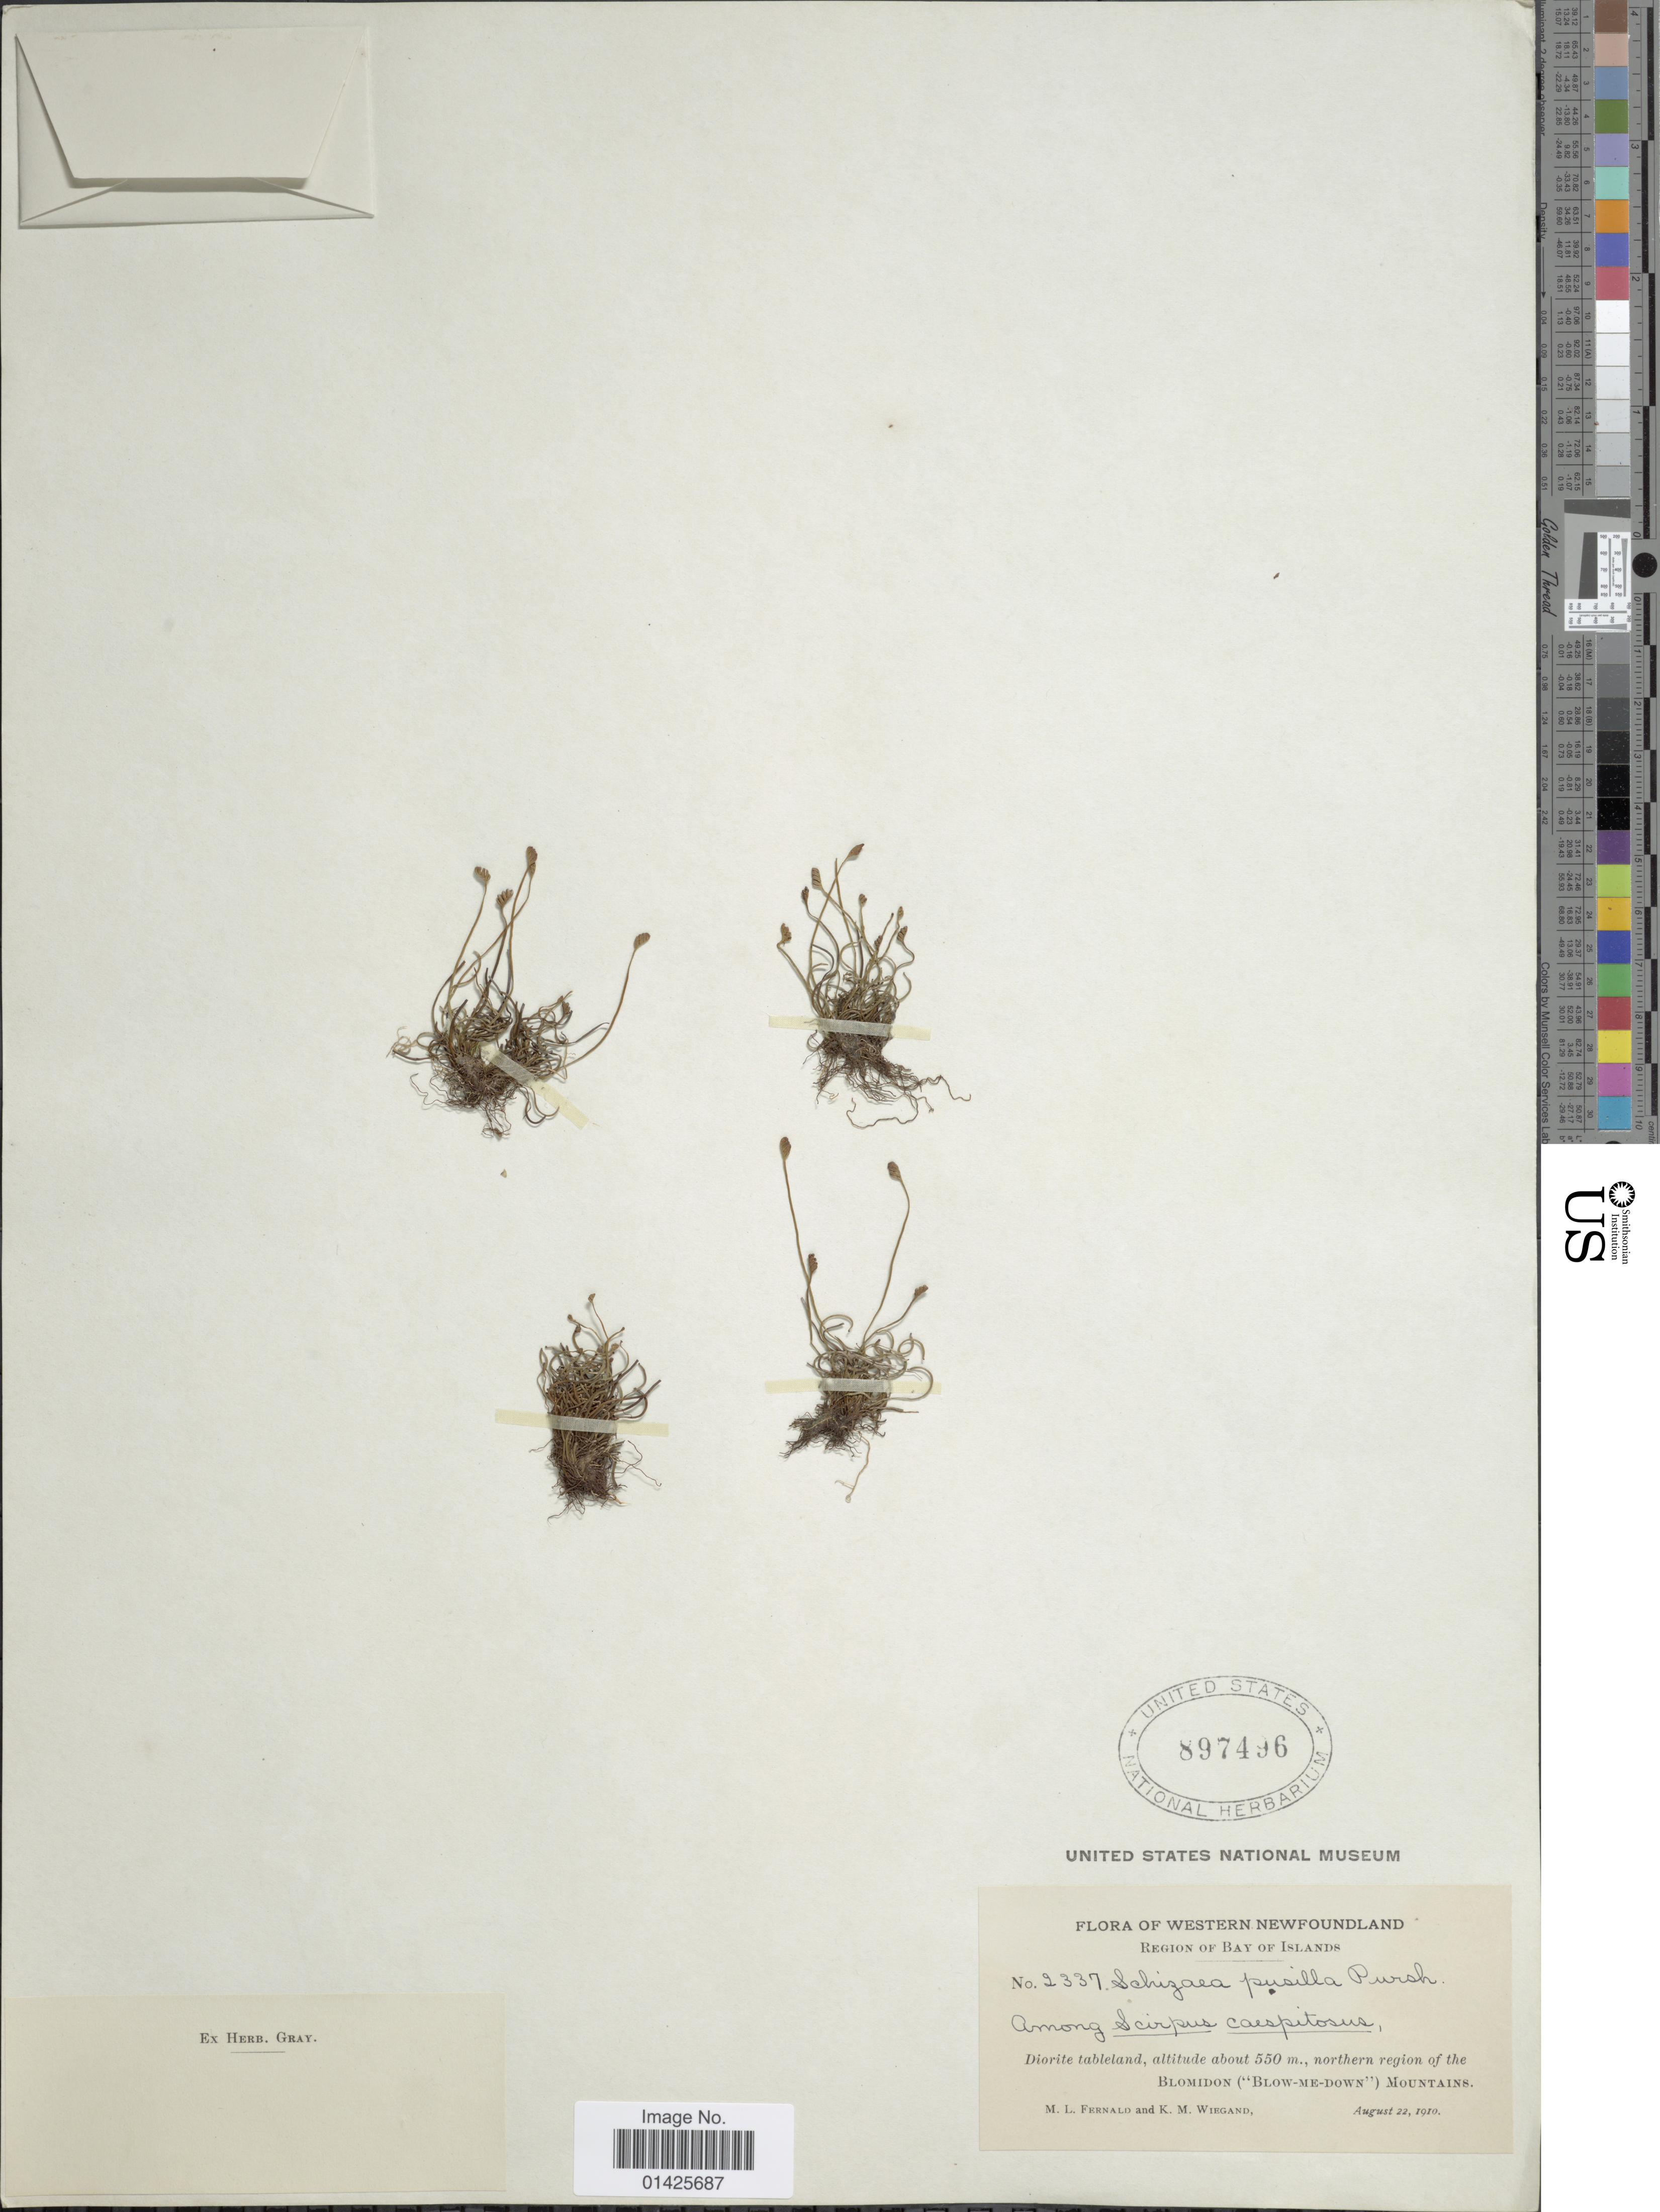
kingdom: Plantae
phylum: Tracheophyta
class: Polypodiopsida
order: Schizaeales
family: Schizaeaceae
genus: Schizaea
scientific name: Schizaea pusilla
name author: Pursh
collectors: M. L. Fernald & K. M. Wiegand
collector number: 2337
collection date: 1910-08-22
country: Canada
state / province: Newfoundland and Labrador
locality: Western Newfoundland, Region of Bay of Island, Diorite tableland, northern region of the Blomidon (Blow-Me-own) Mountains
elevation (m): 550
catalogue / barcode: US 8974936